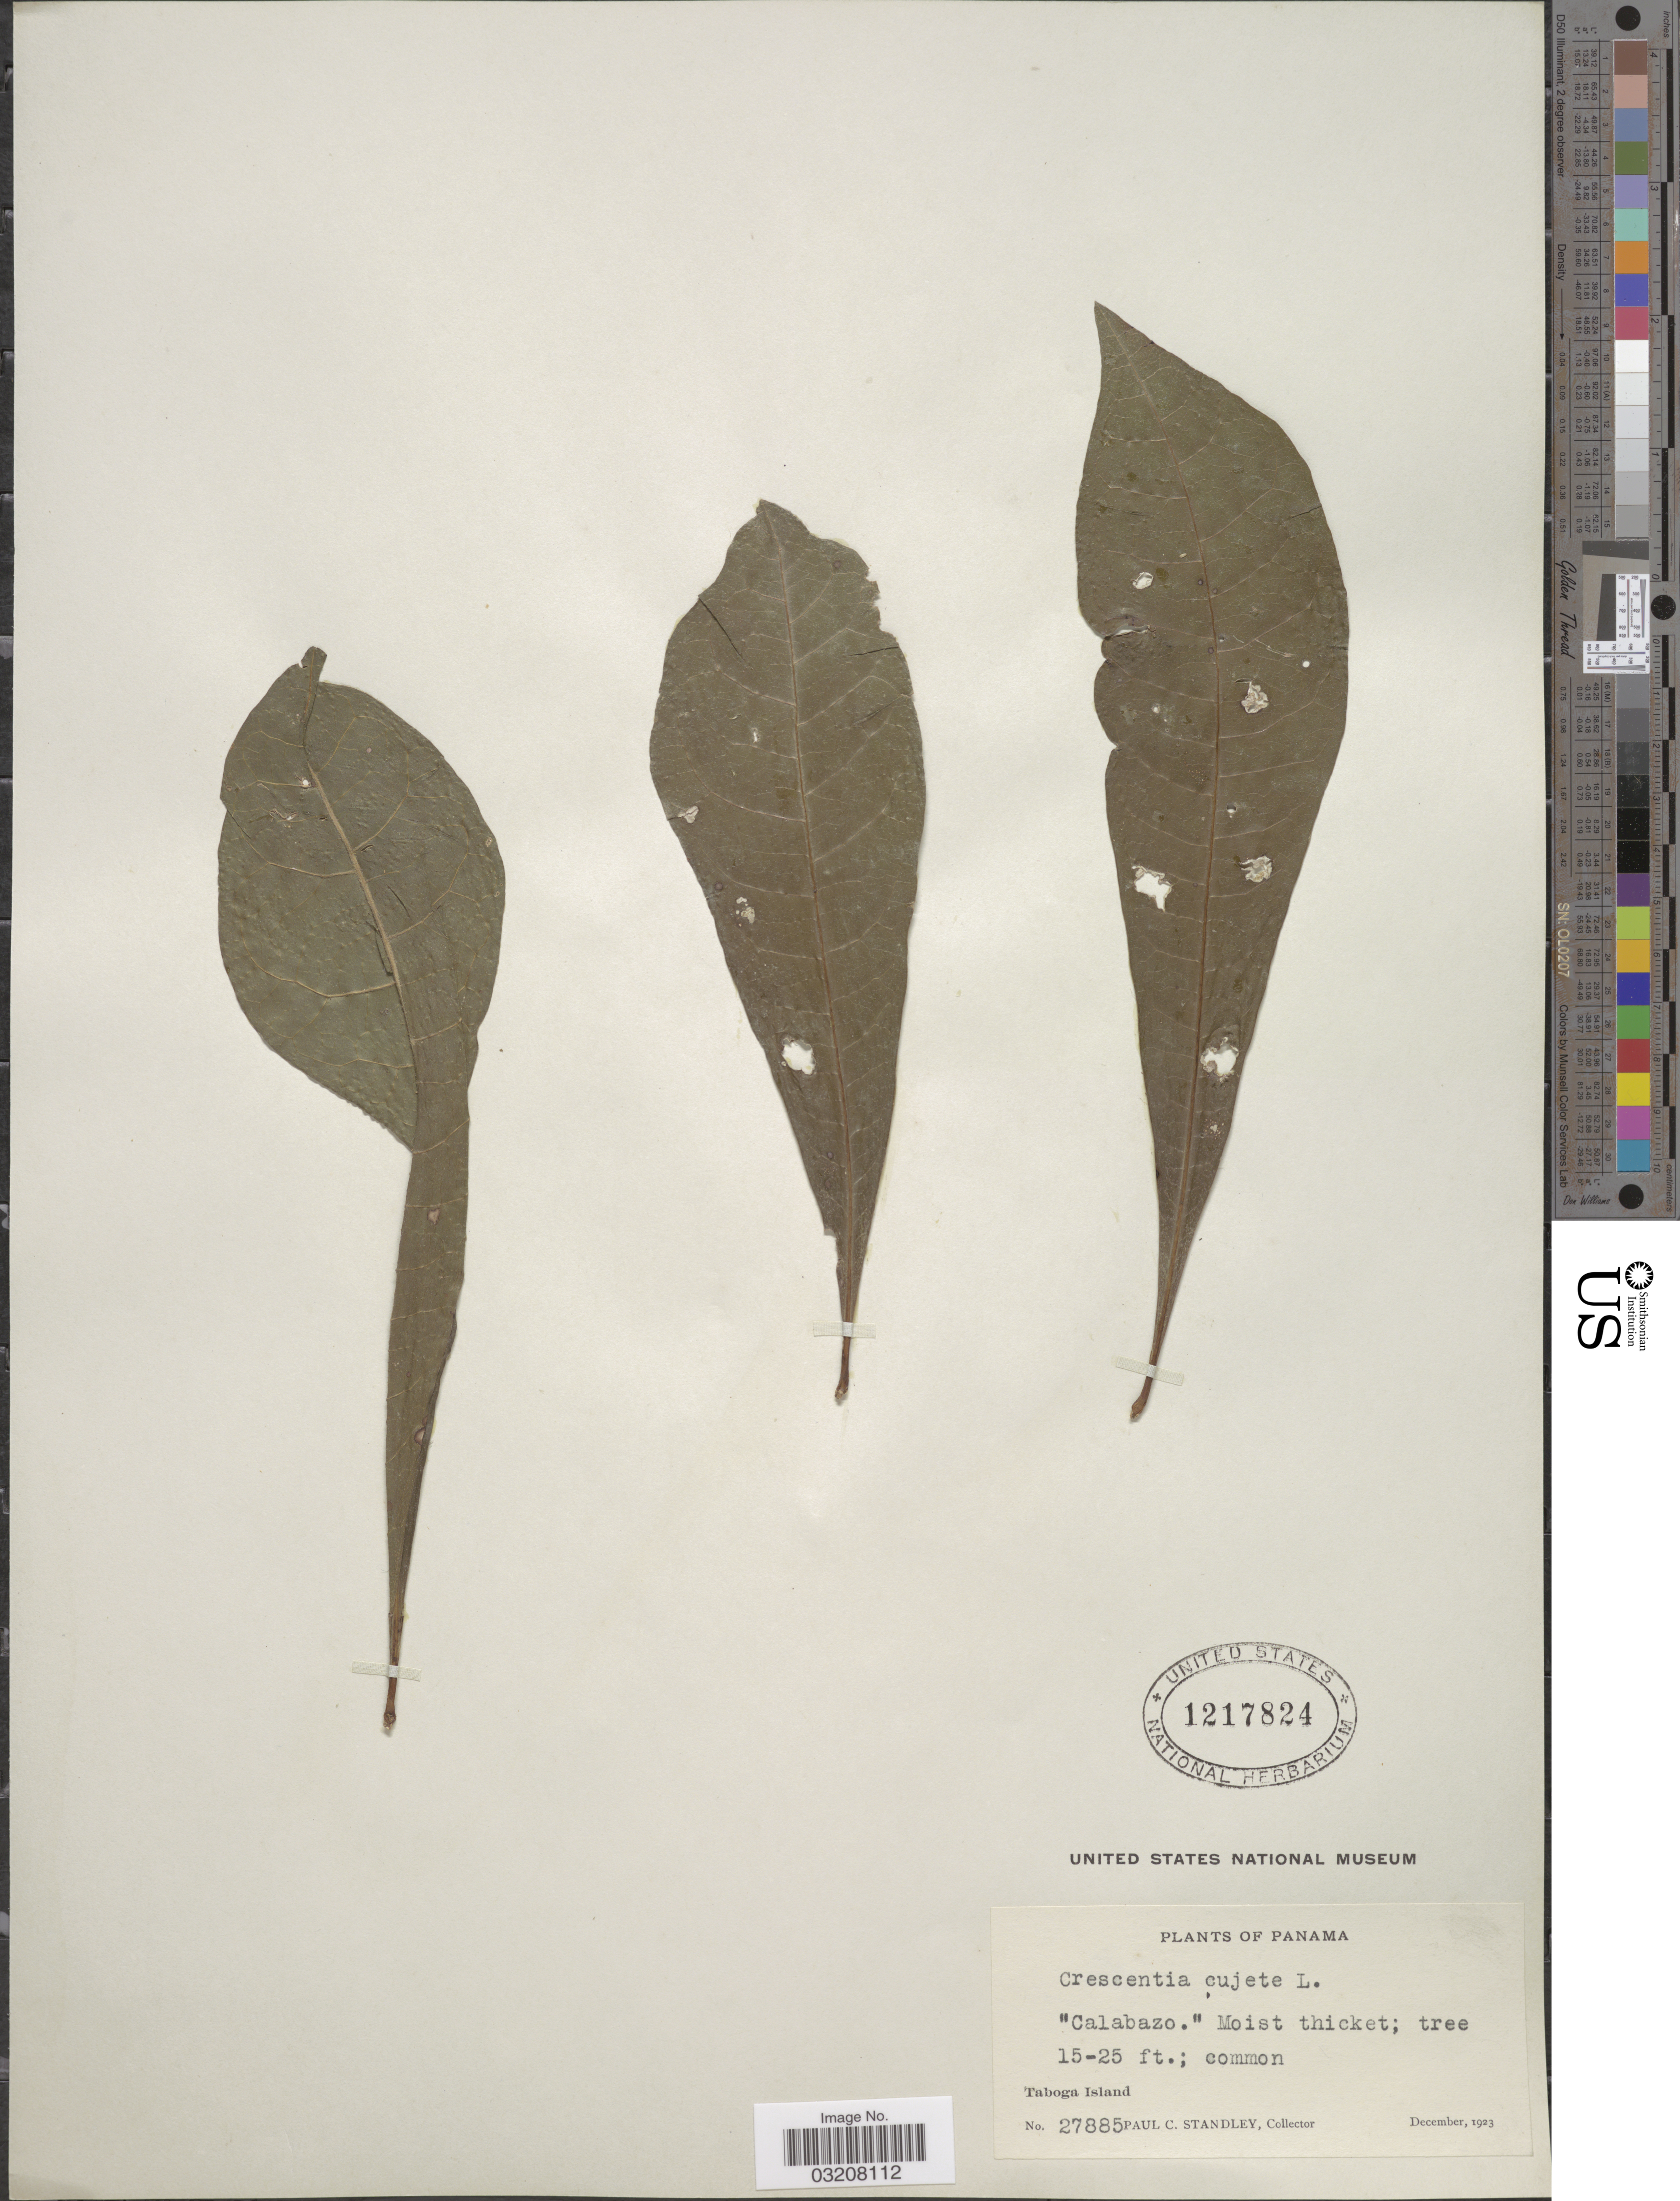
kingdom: Plantae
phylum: Tracheophyta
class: Magnoliopsida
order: Lamiales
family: Bignoniaceae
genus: Crescentia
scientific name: Crescentia cujete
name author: L.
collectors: P. C. Standley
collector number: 27885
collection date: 1923-12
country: Panama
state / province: Panamá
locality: Taboga Island.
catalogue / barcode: US 1217824